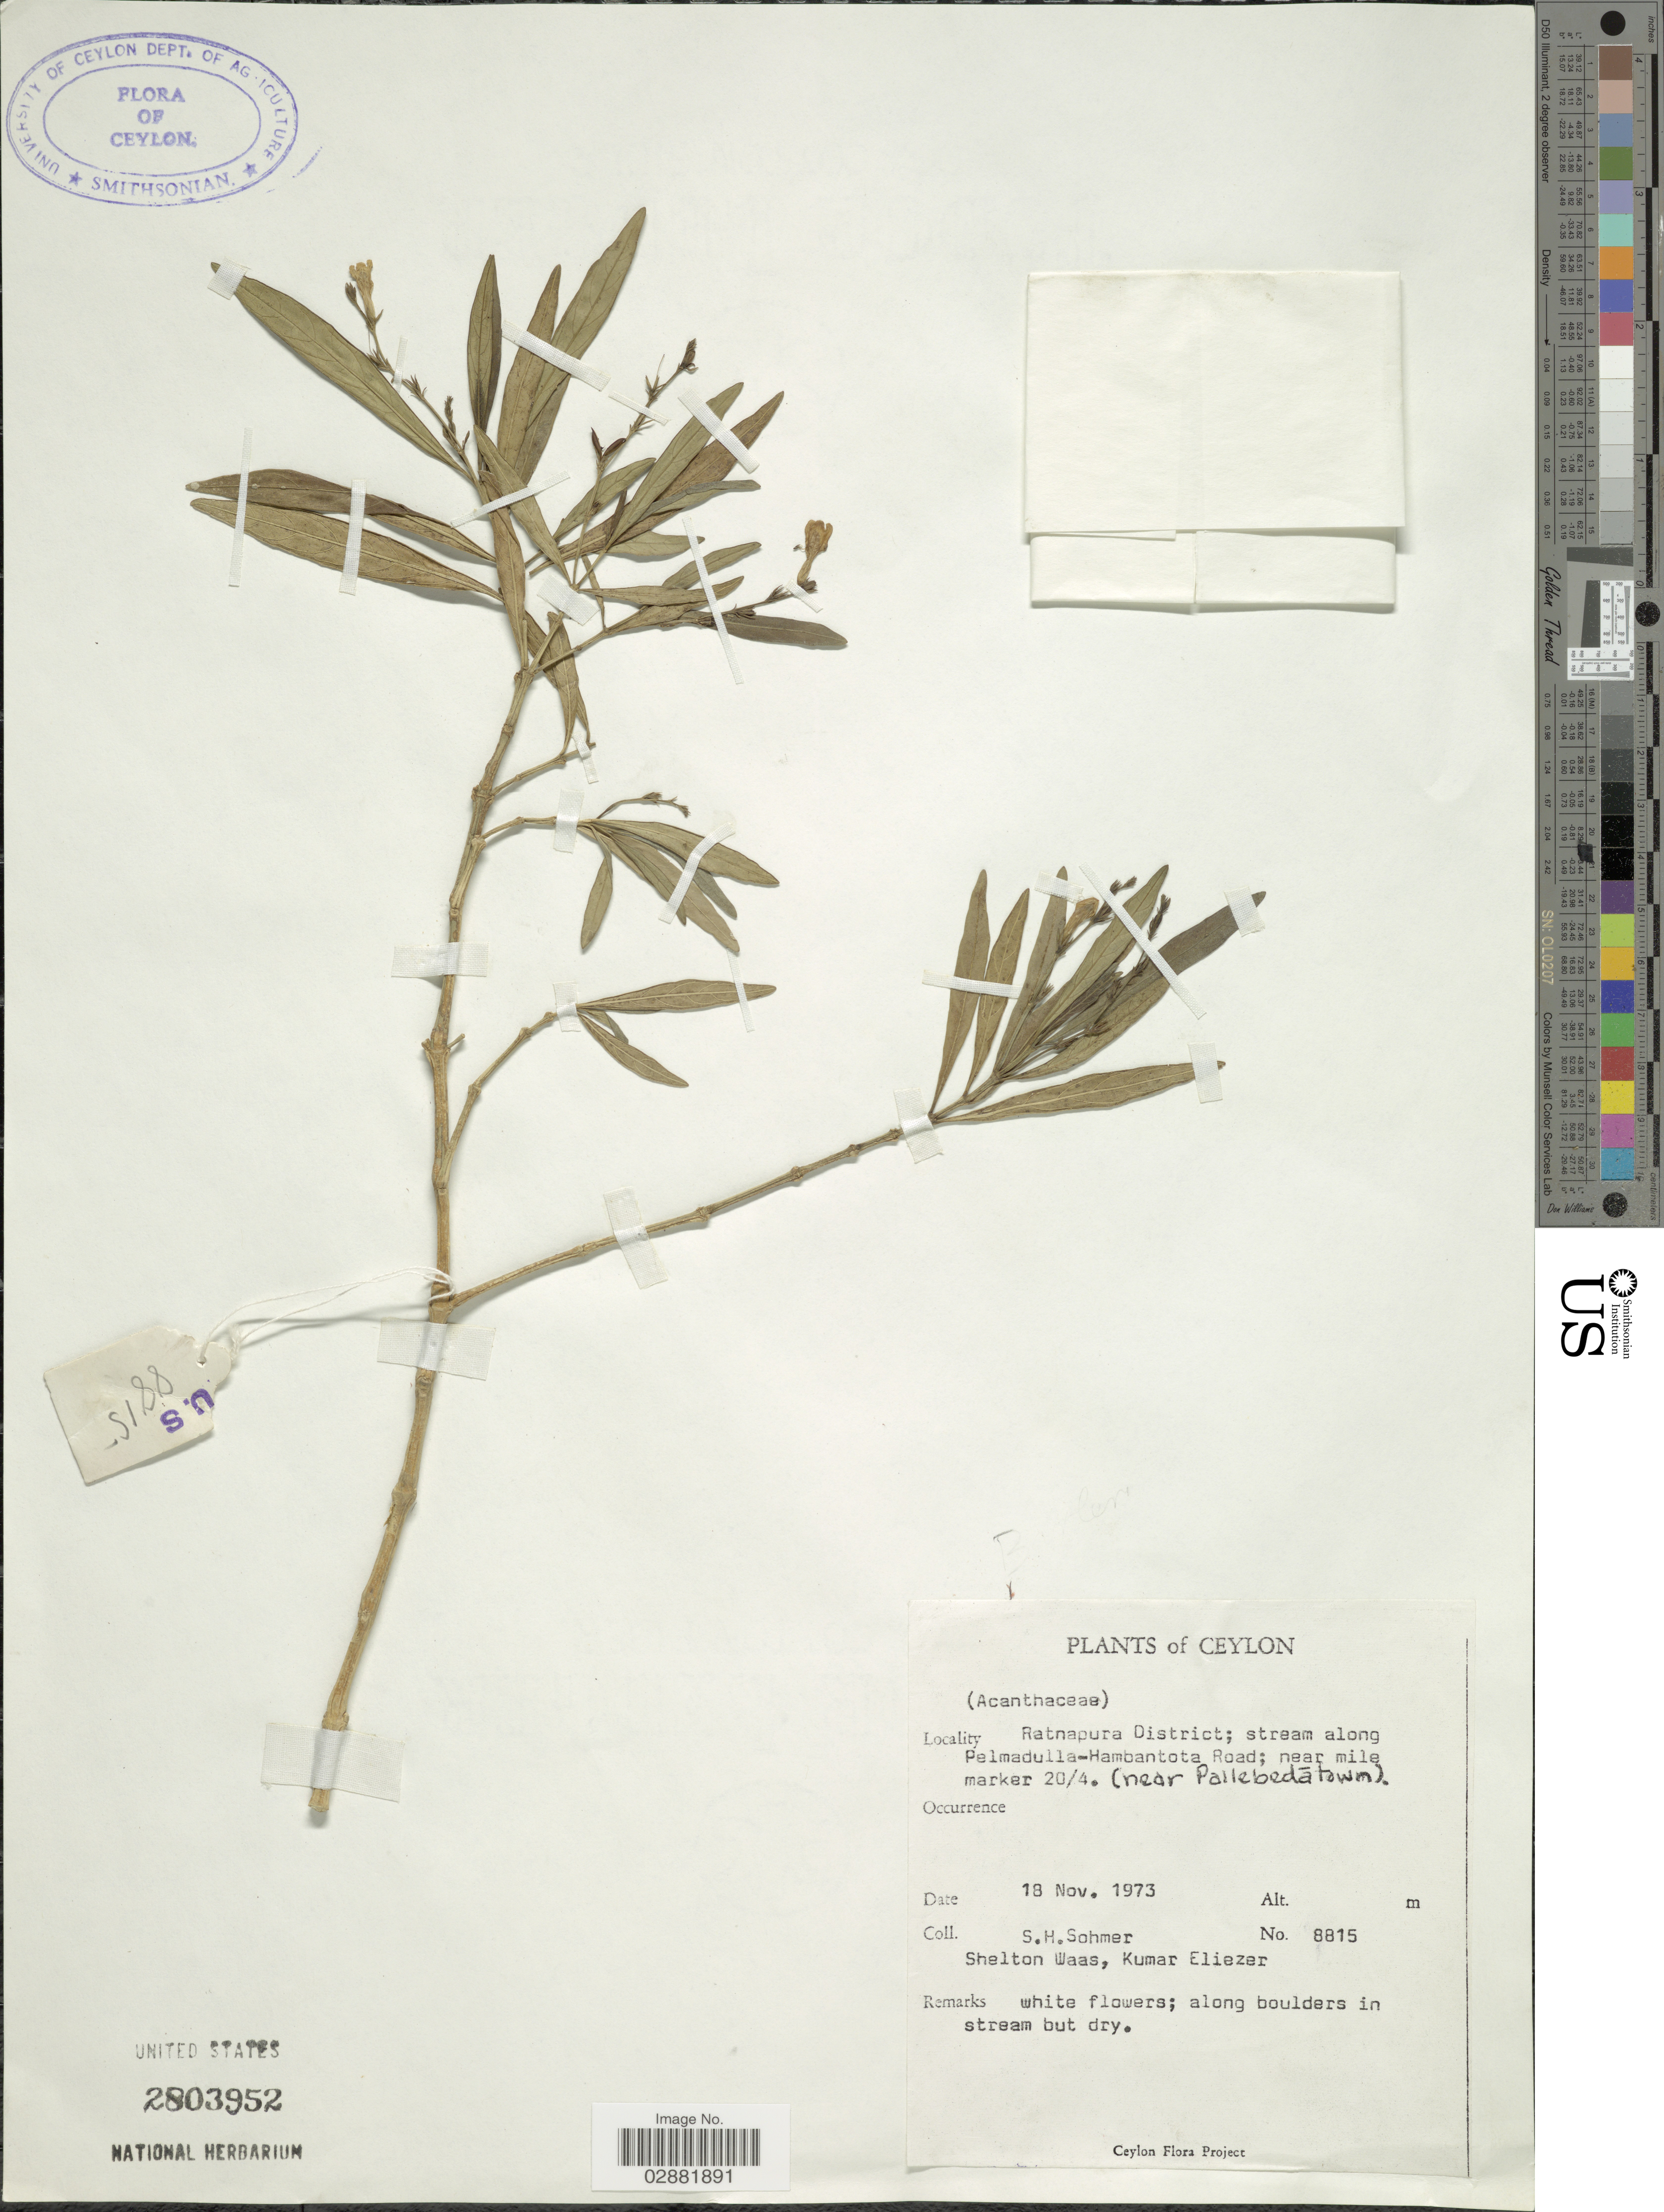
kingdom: Plantae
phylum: Tracheophyta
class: Magnoliopsida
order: Lamiales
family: Acanthaceae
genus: Justicia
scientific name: Justicia hookeriana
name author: T. Anderson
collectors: S. H. Sohmer, S. Waas & K. Eliezer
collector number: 8815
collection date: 1973-11-18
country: Sri Lanka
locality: Ceylon, Ratnapura District, stream along Pelmadulla-Hambantota Road, near mile marker 20/4 (near Pallebedatown).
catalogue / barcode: US 2803952